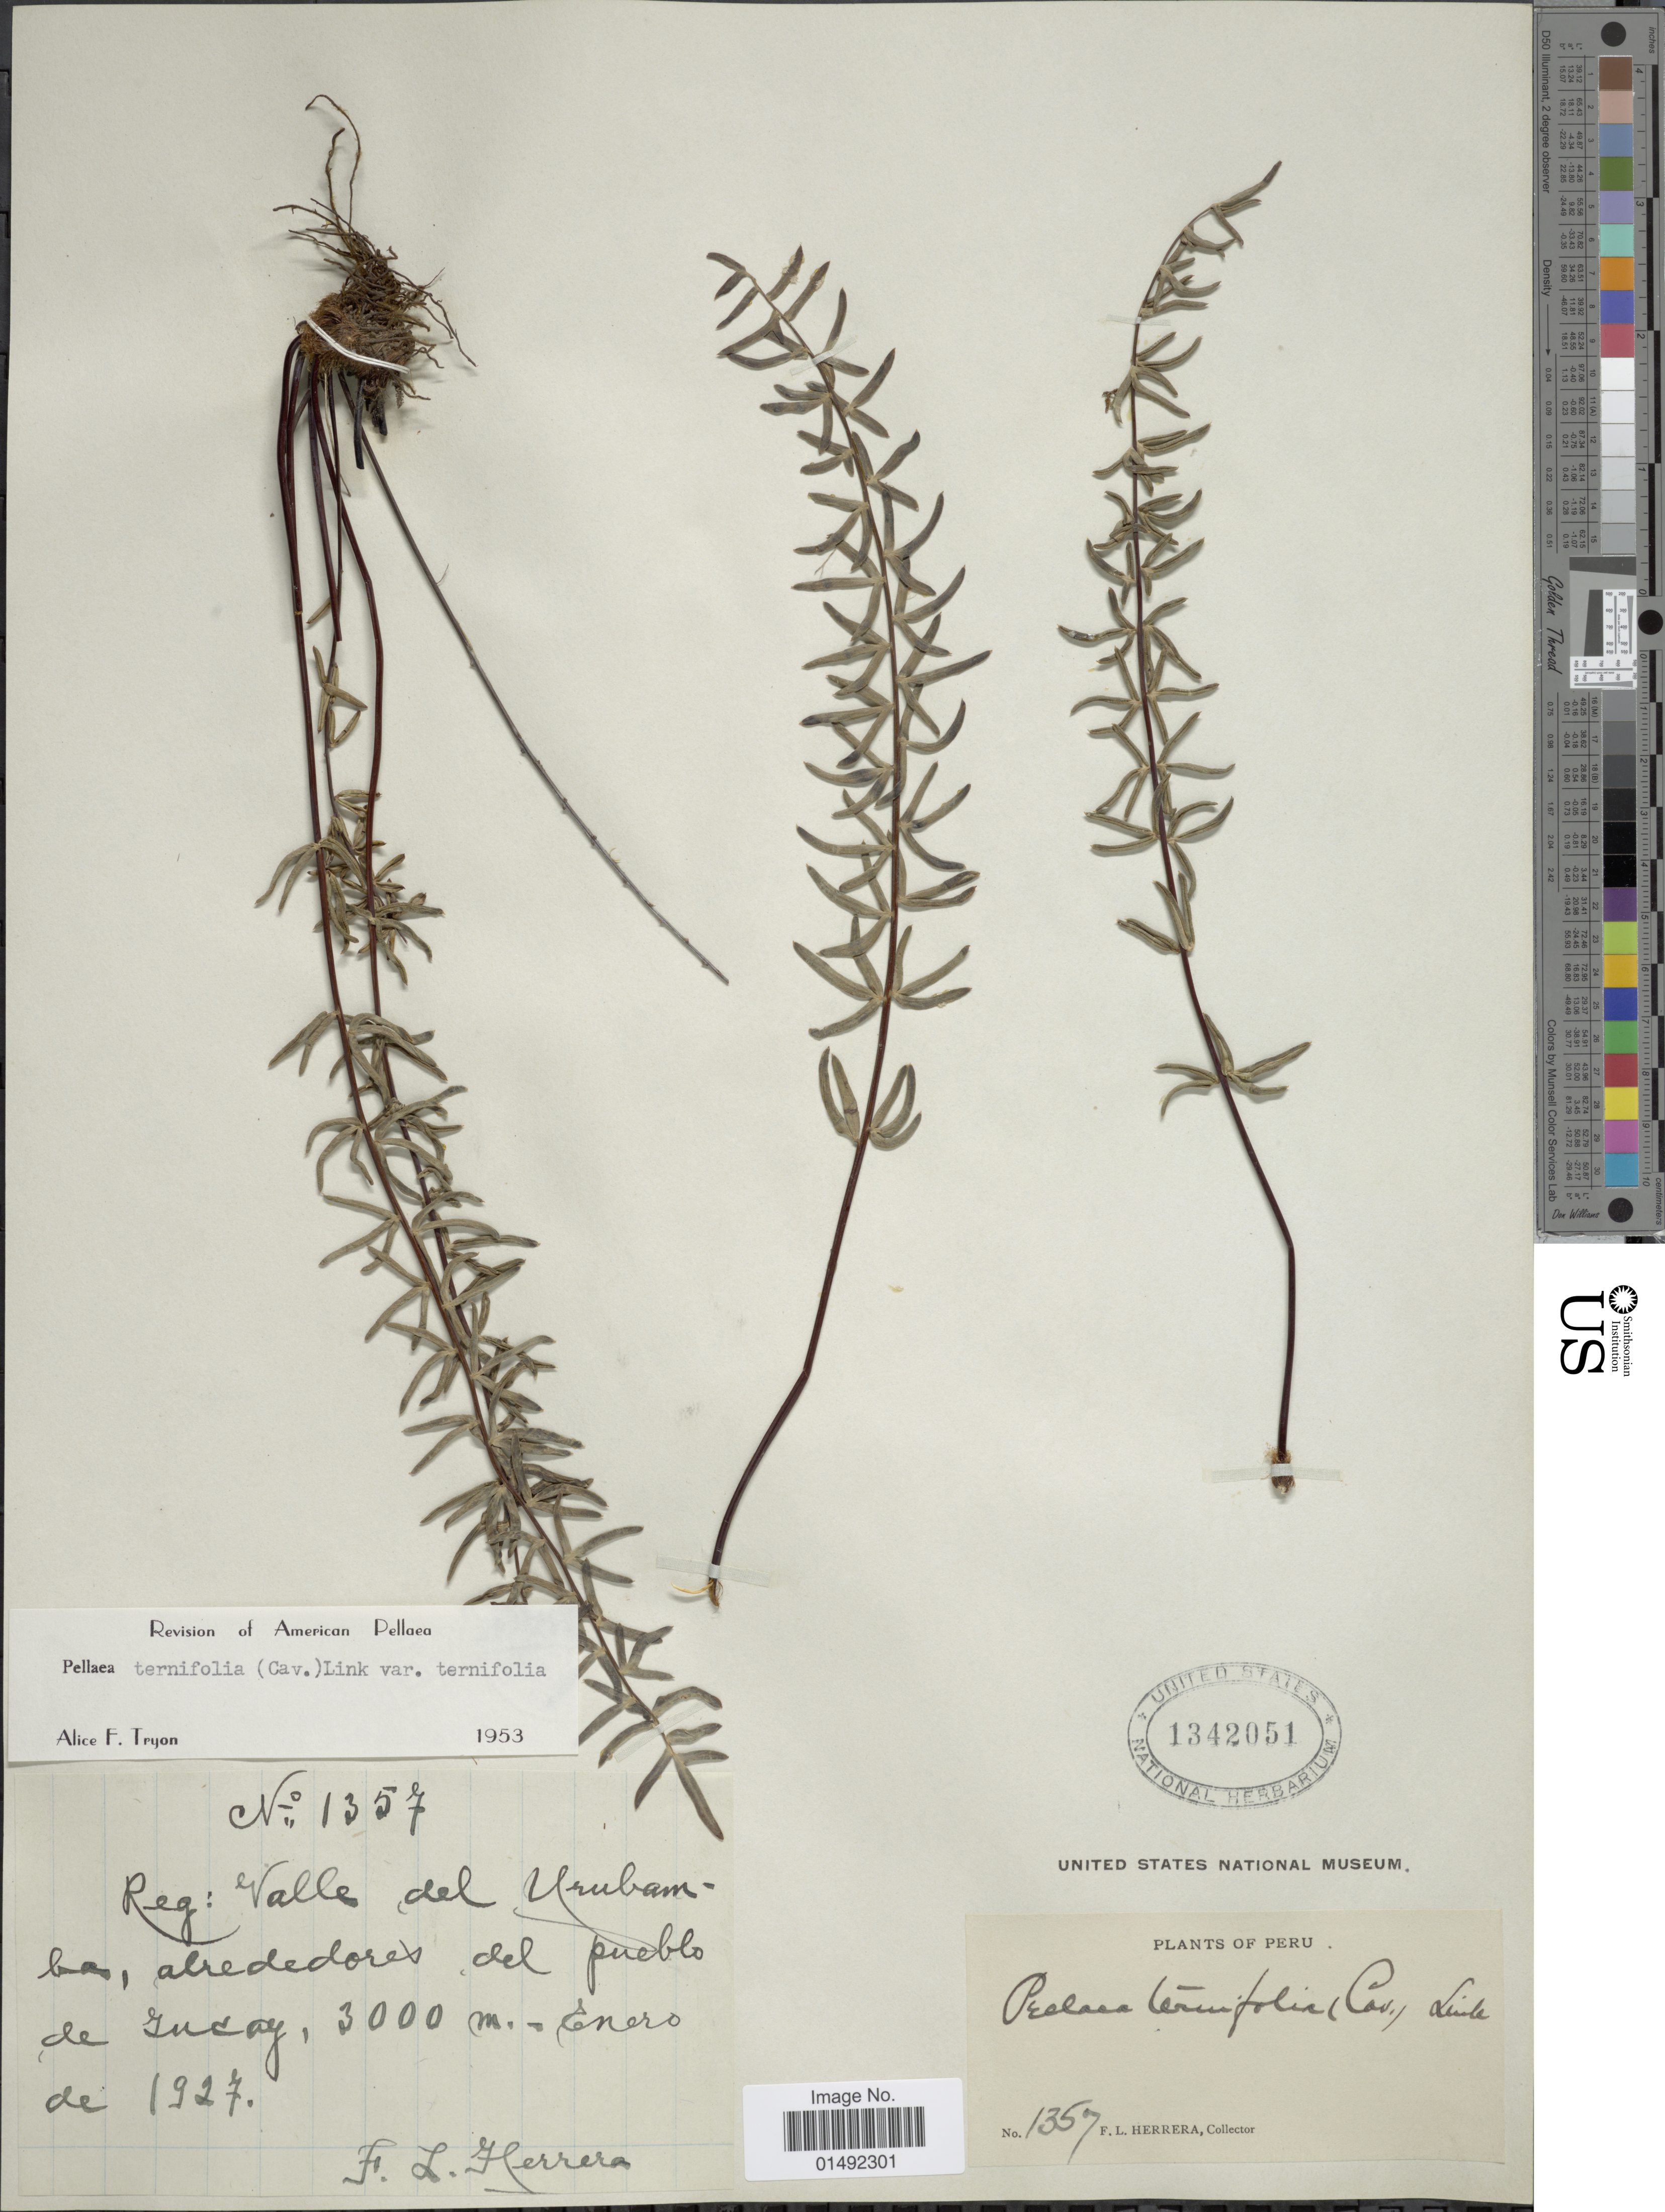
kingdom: Plantae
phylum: Tracheophyta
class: Polypodiopsida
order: Polypodiales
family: Pteridaceae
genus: Pellaea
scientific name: Pellaea ternifolia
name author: (Cav.) Link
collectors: F. L. Herrera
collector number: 1357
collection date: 1927-01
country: Peru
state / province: Cusco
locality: Valle del Urubamba, alrededores del pueblo de Yucay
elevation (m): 3000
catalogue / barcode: US 1342051